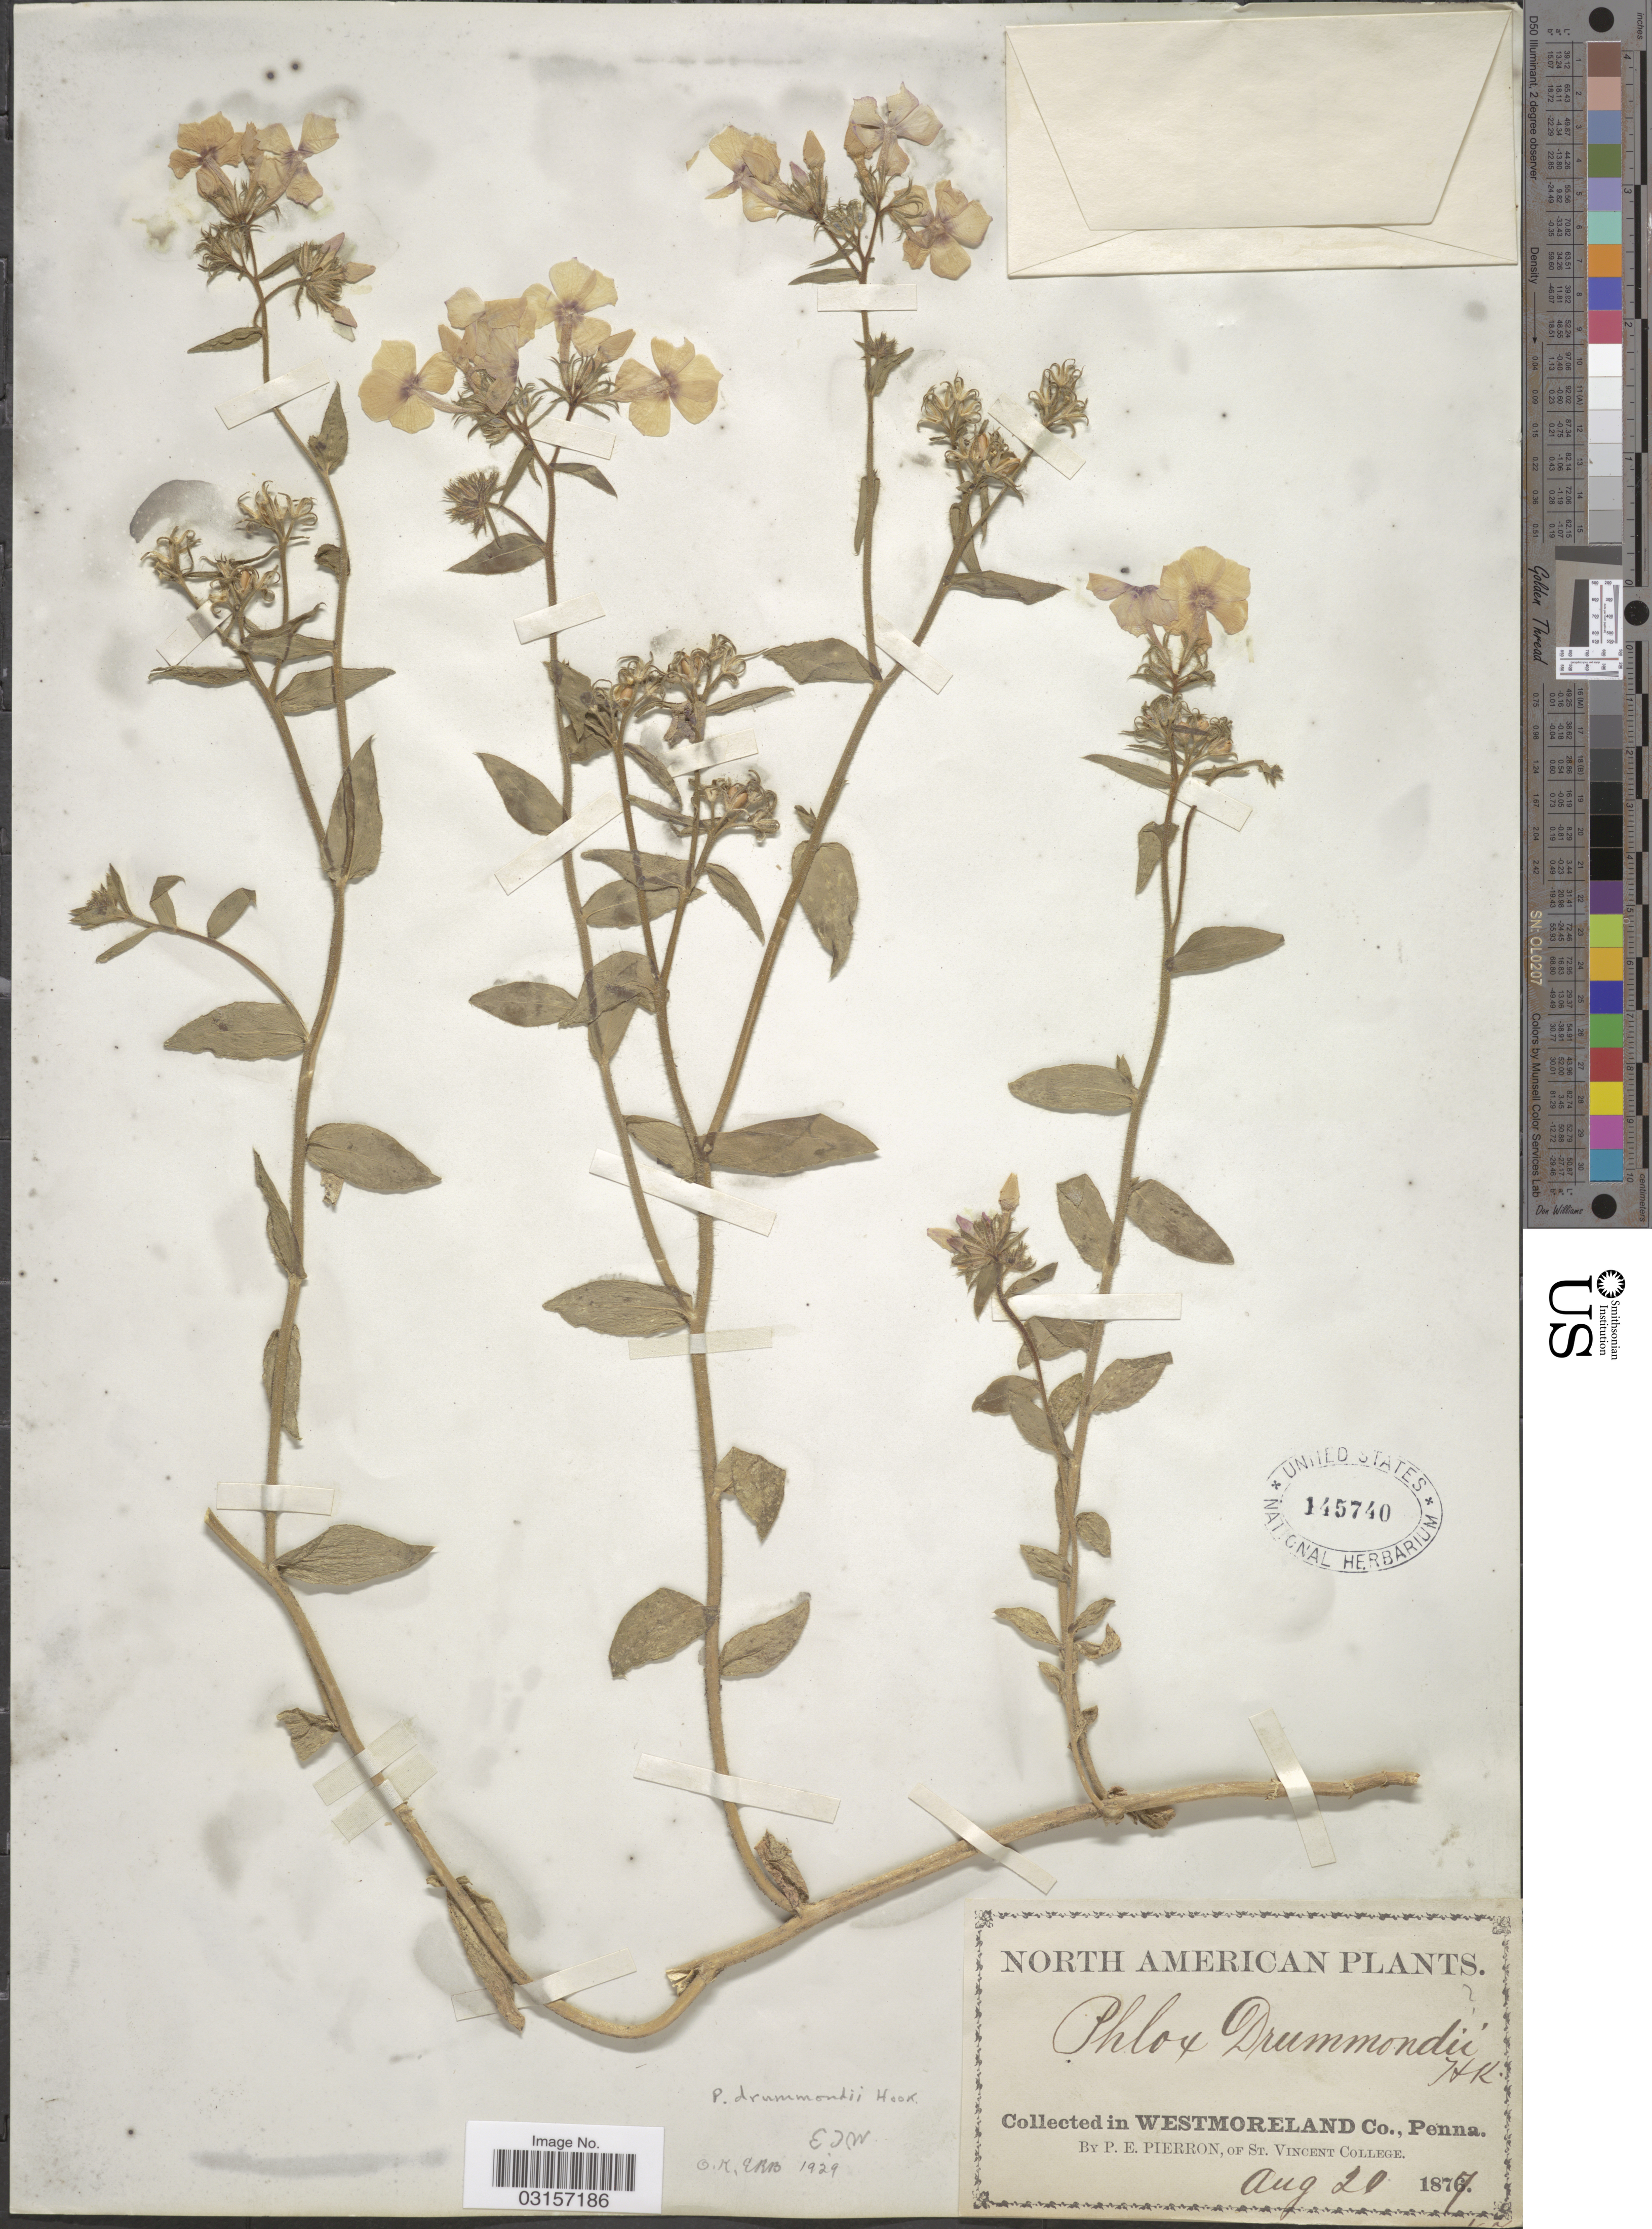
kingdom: Plantae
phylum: Tracheophyta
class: Magnoliopsida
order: Ericales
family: Polemoniaceae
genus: Phlox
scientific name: Phlox drummondii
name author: Hook.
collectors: P. Pierron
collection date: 1877-08-20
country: United States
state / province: Pennsylvania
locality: Westmoreland Co.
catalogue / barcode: US 145740